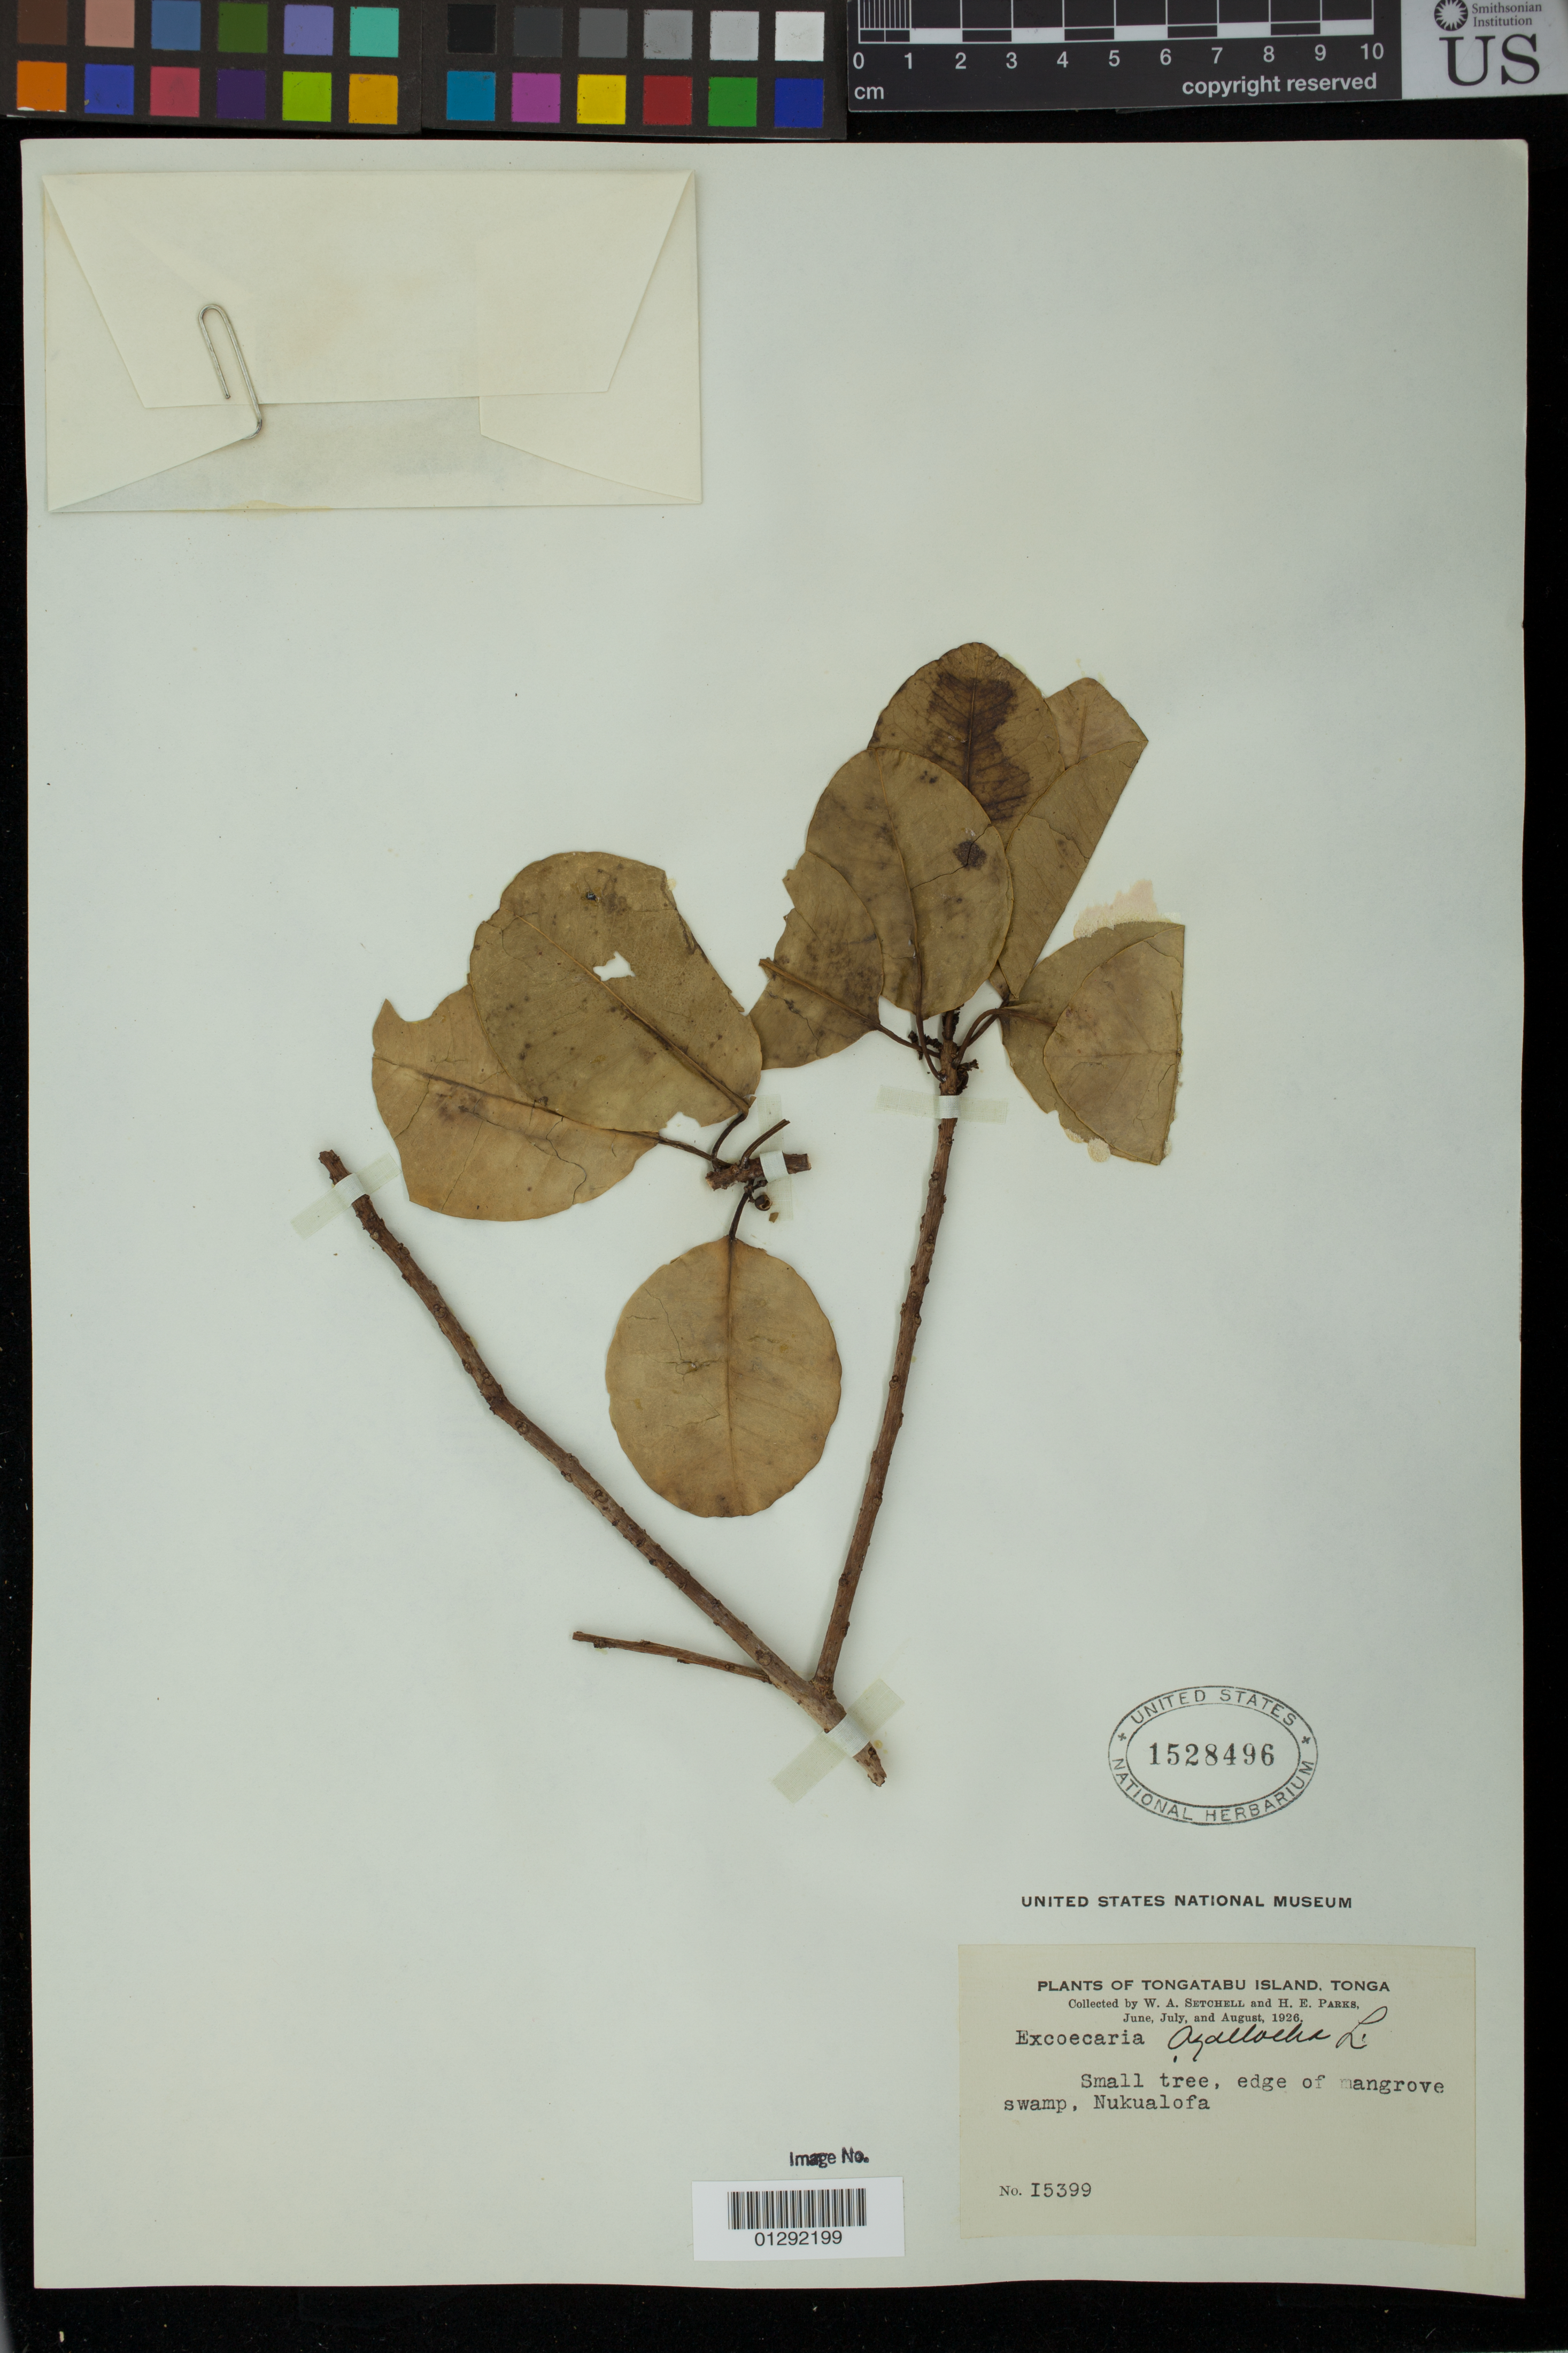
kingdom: Plantae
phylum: Tracheophyta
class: Magnoliopsida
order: Malpighiales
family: Euphorbiaceae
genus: Excoecaria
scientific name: Excoecaria agallocha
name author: L.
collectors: W. Setchell & H. E. Parks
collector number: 15399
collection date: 1926-06/1926-08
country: tonga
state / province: Tongatapu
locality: tongatabu Island. Nukualofa.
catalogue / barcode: US 1528496